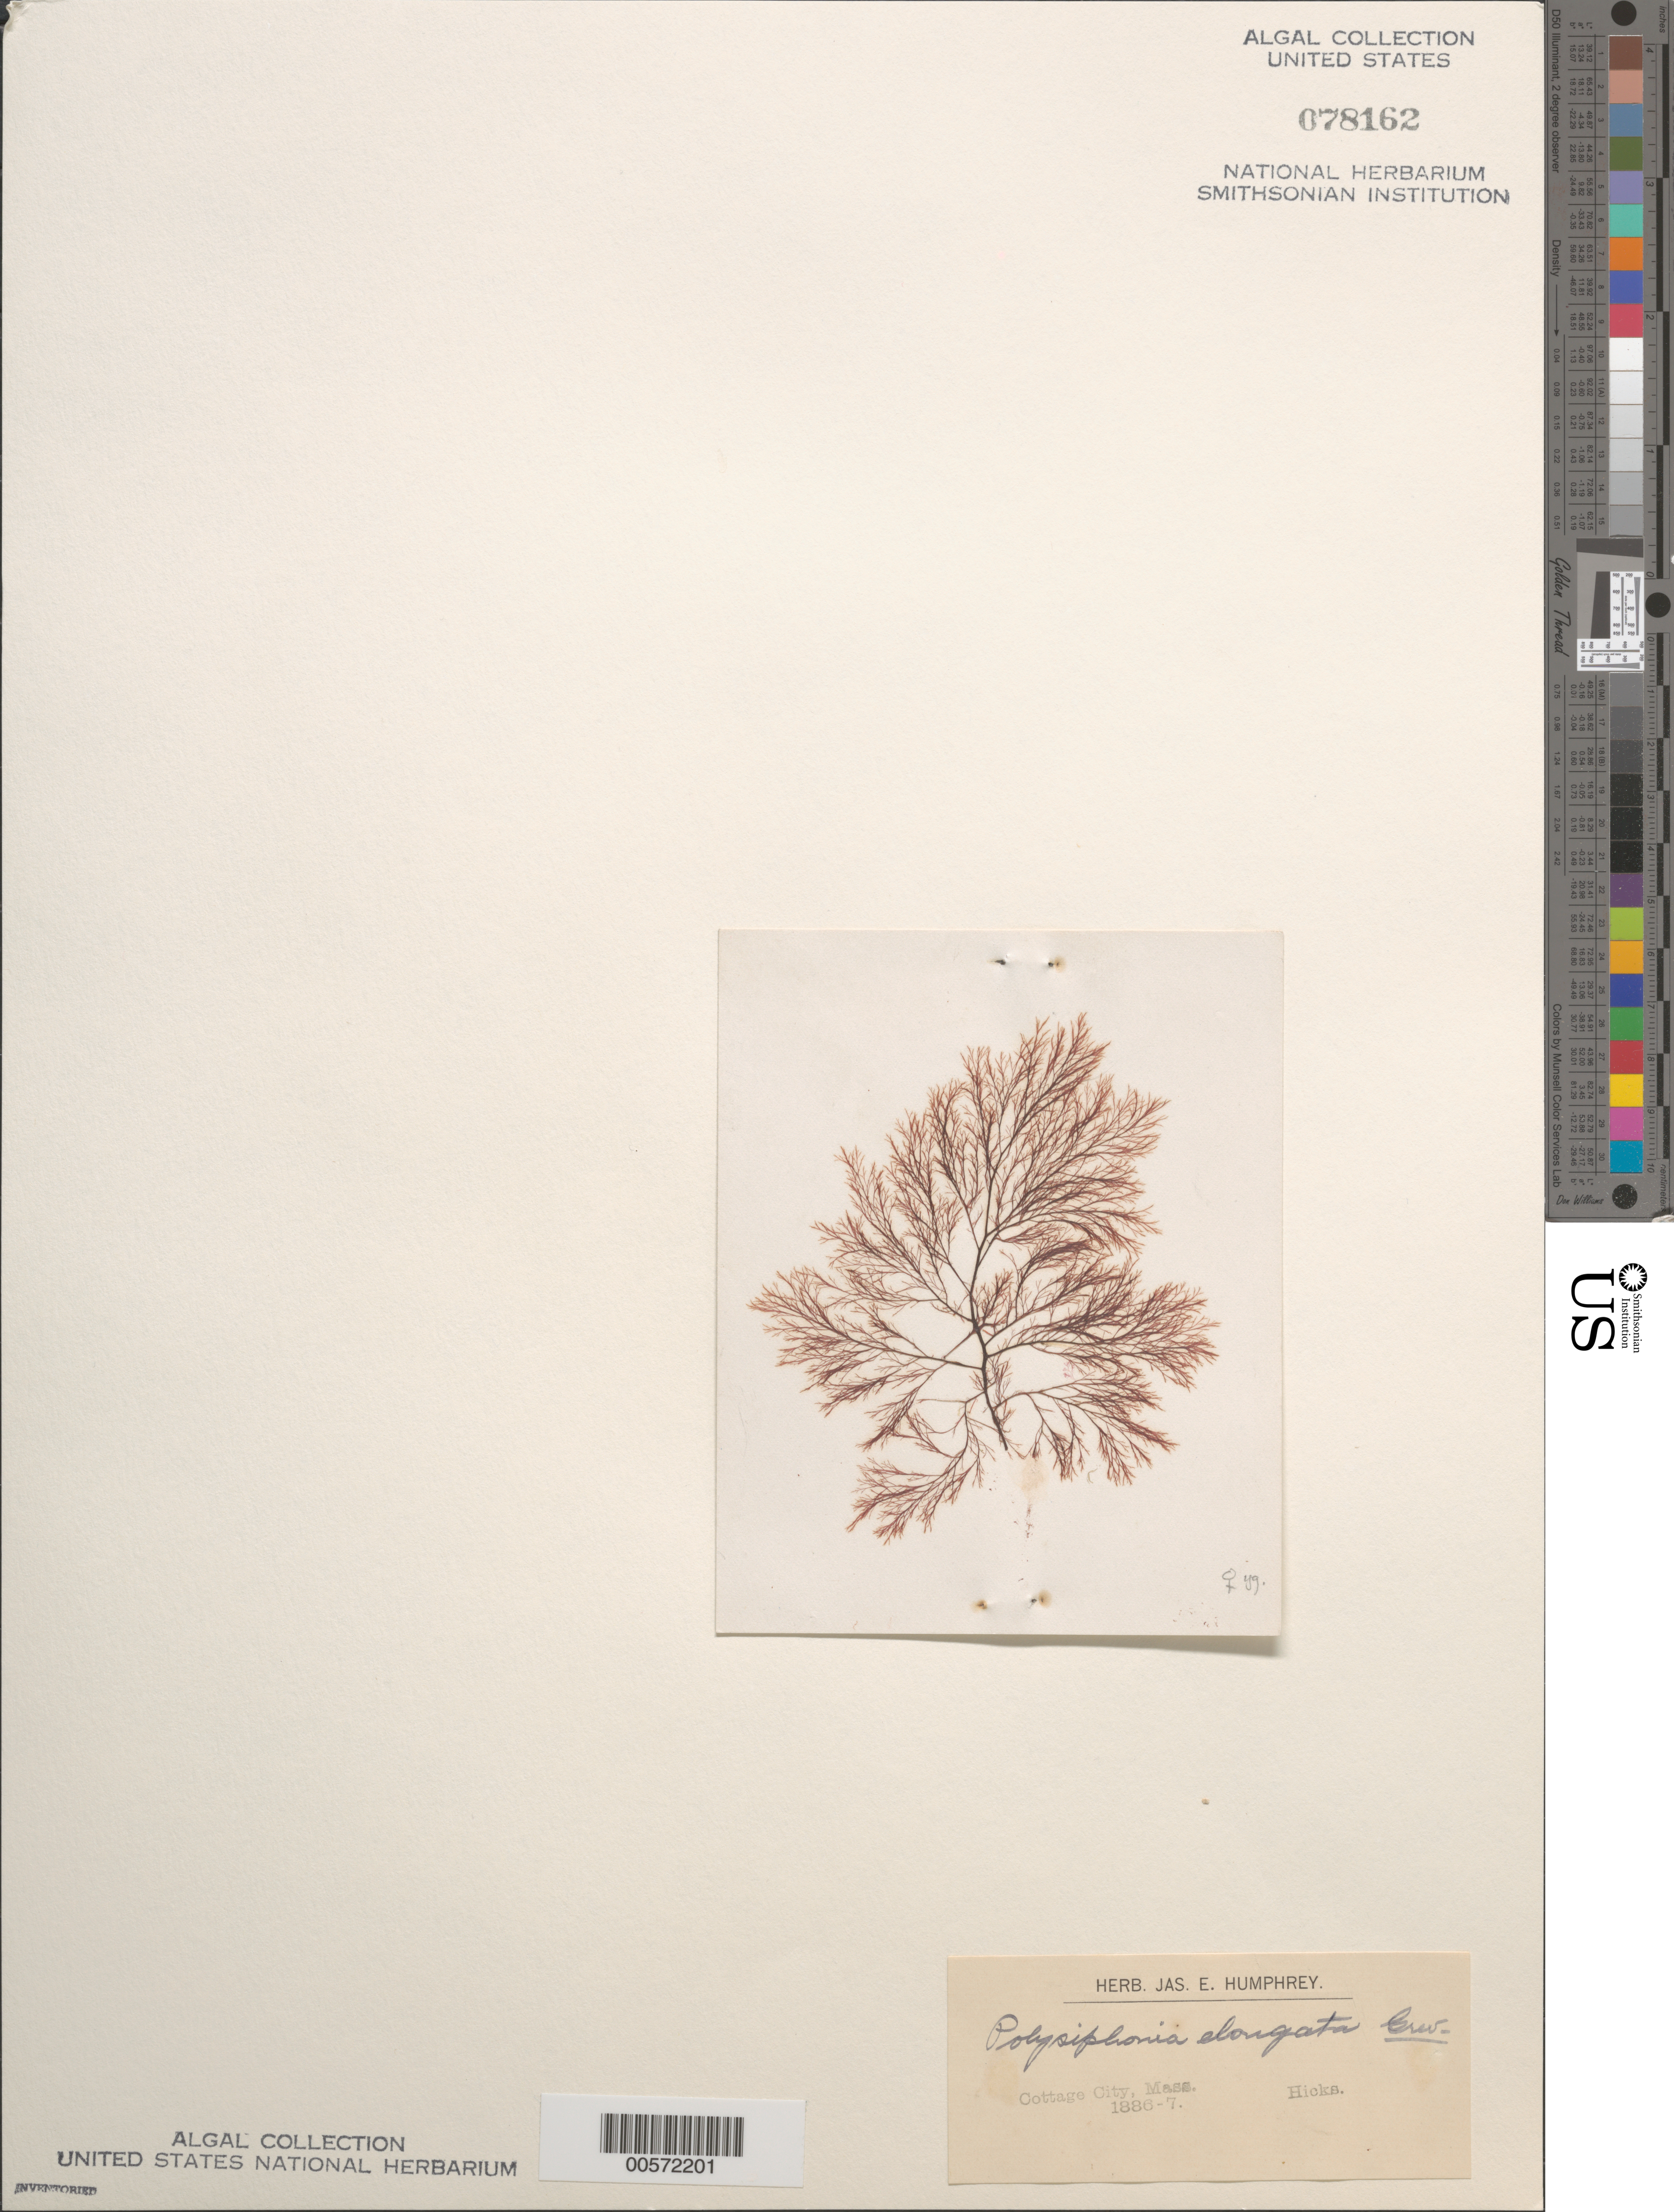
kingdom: Plantae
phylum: Rhodophyta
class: Florideophyceae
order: Ceramiales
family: Rhodomelaceae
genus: Carradoriella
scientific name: Carradoriella elongata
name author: (Hudson) Savoie & G.W. Saunders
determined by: Algae name updating Project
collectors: -. Hicks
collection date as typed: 1886 or -- --- 1887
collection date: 1886 or 1887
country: United States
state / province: Massachusetts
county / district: Dukes County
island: Martha's Vineyard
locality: Cottage City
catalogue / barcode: US 78162